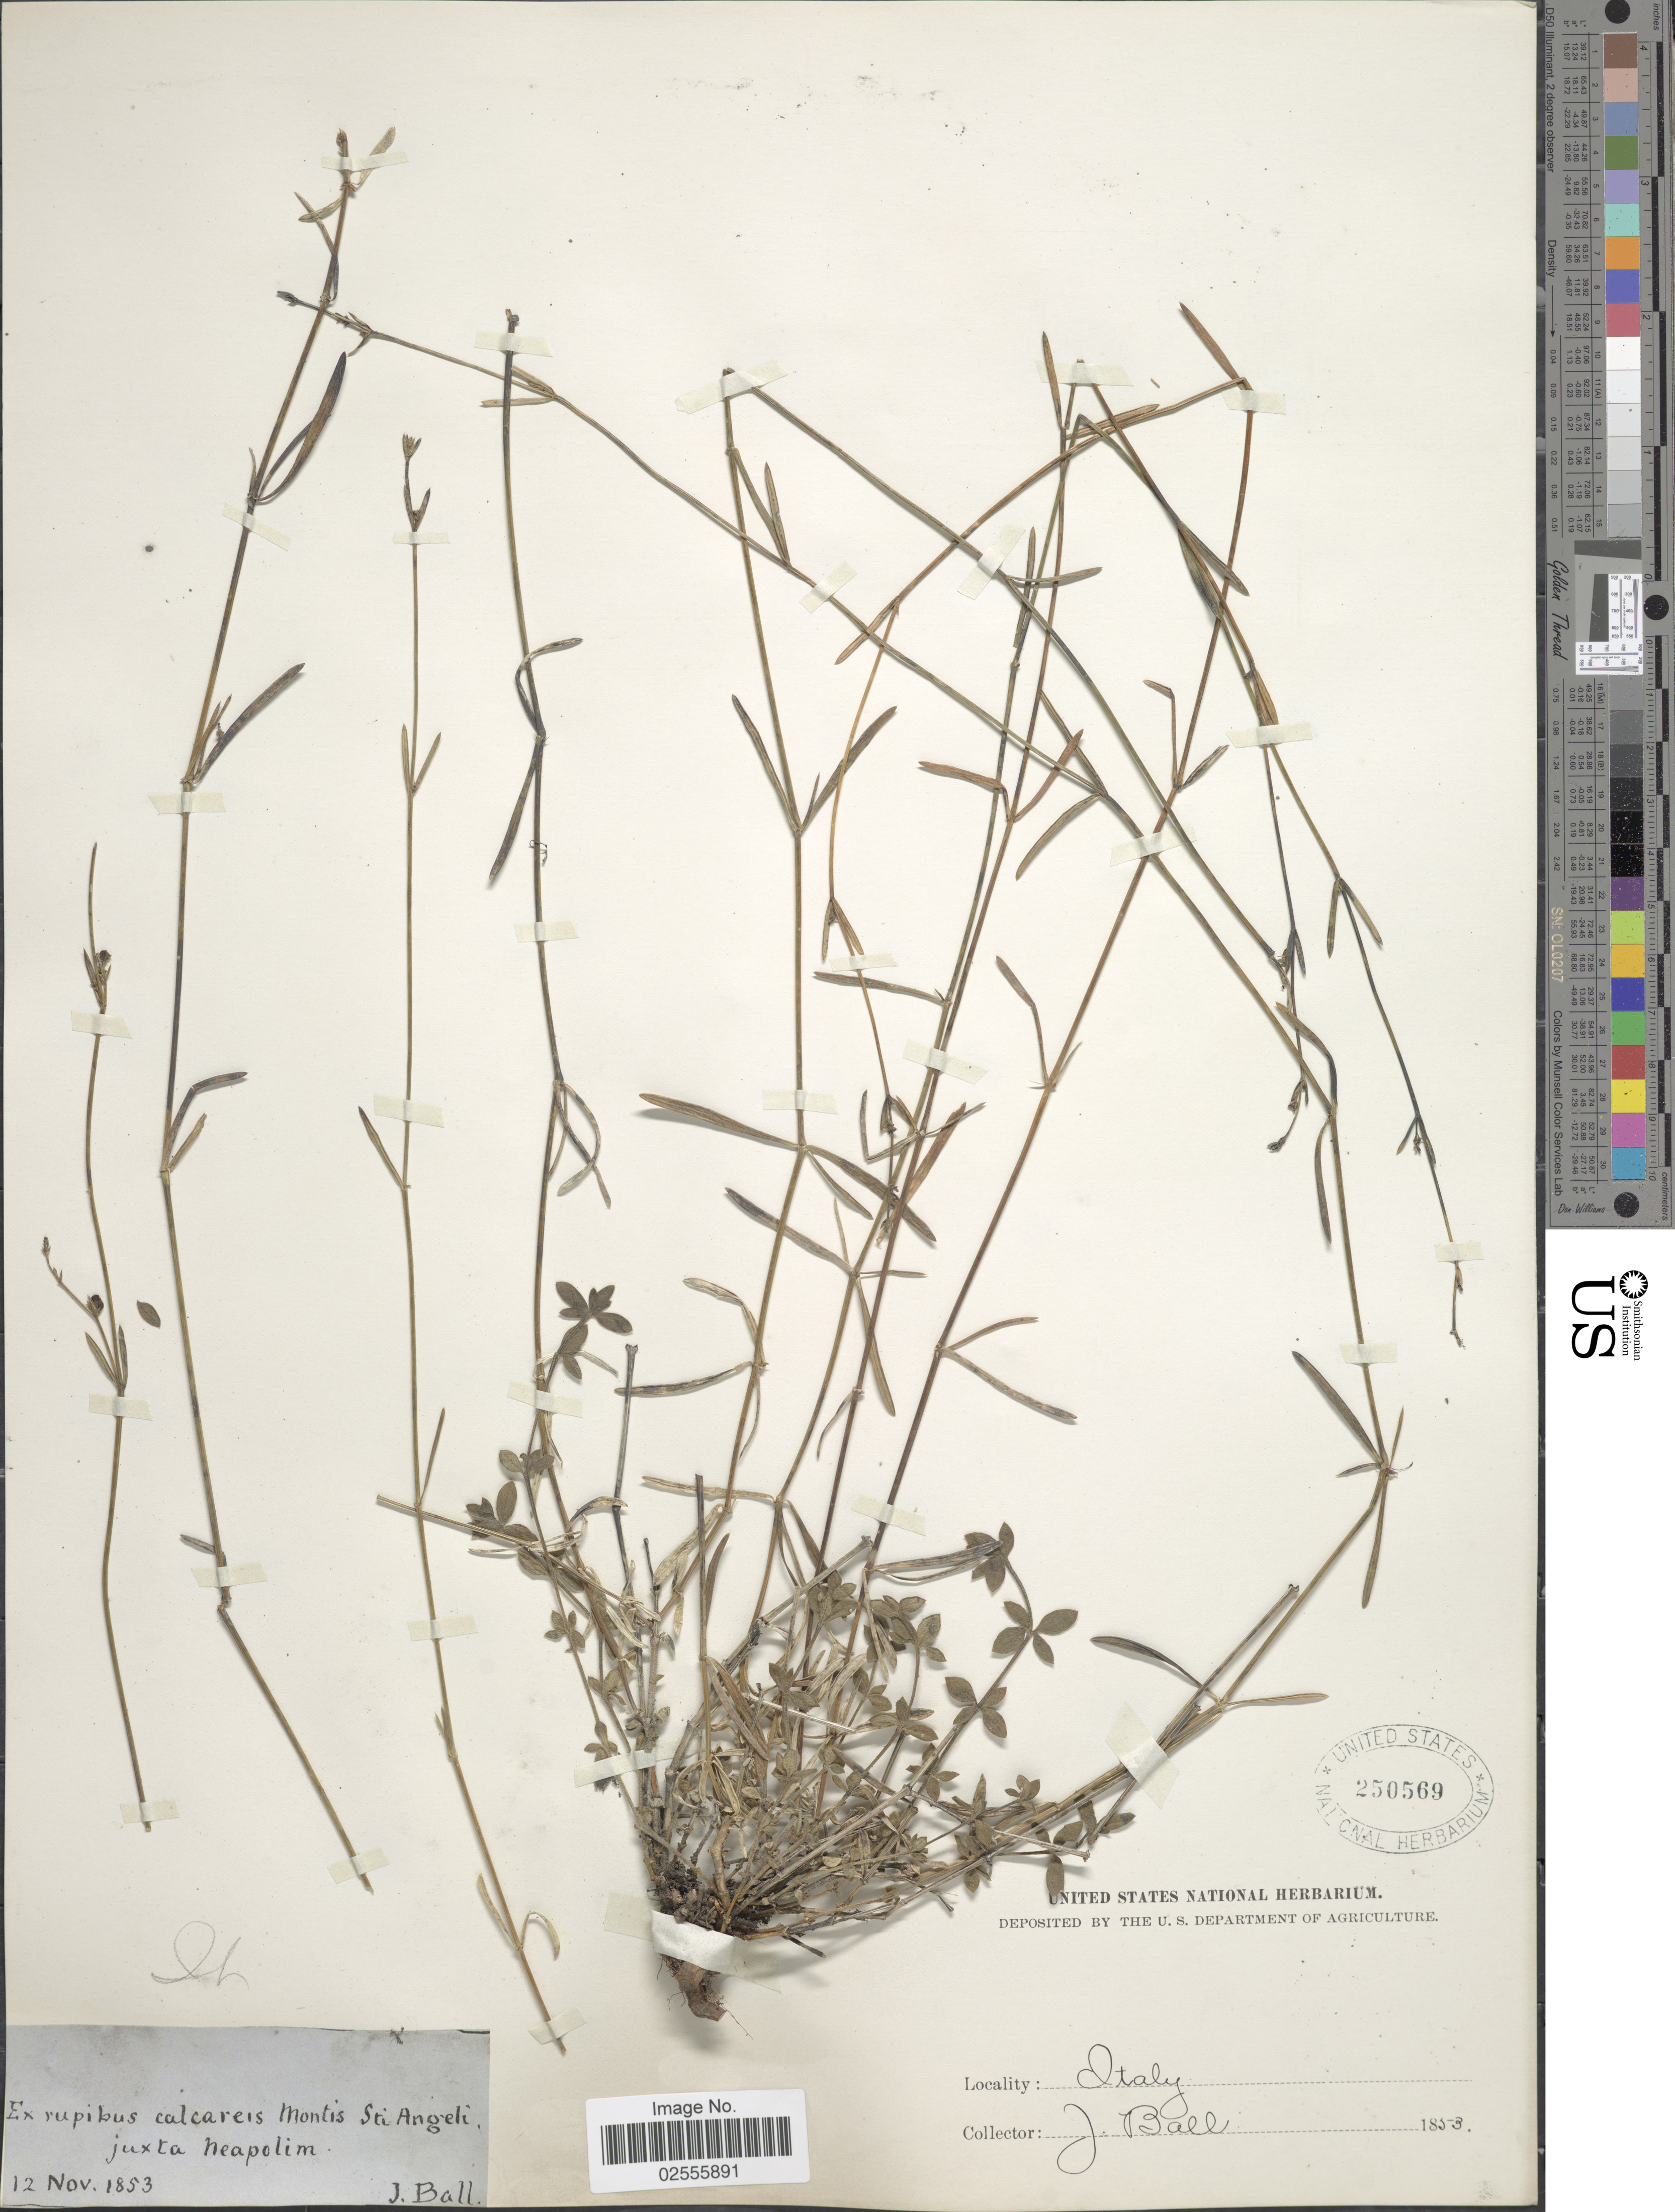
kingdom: Plantae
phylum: Tracheophyta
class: Magnoliopsida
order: Gentianales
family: Rubiaceae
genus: Asperula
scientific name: Asperula sp.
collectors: J. Ball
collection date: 1853-11-12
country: Italy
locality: Ex rupibus calcareis Montis Sti Angeli juxta Neapolim.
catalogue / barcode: US 250569